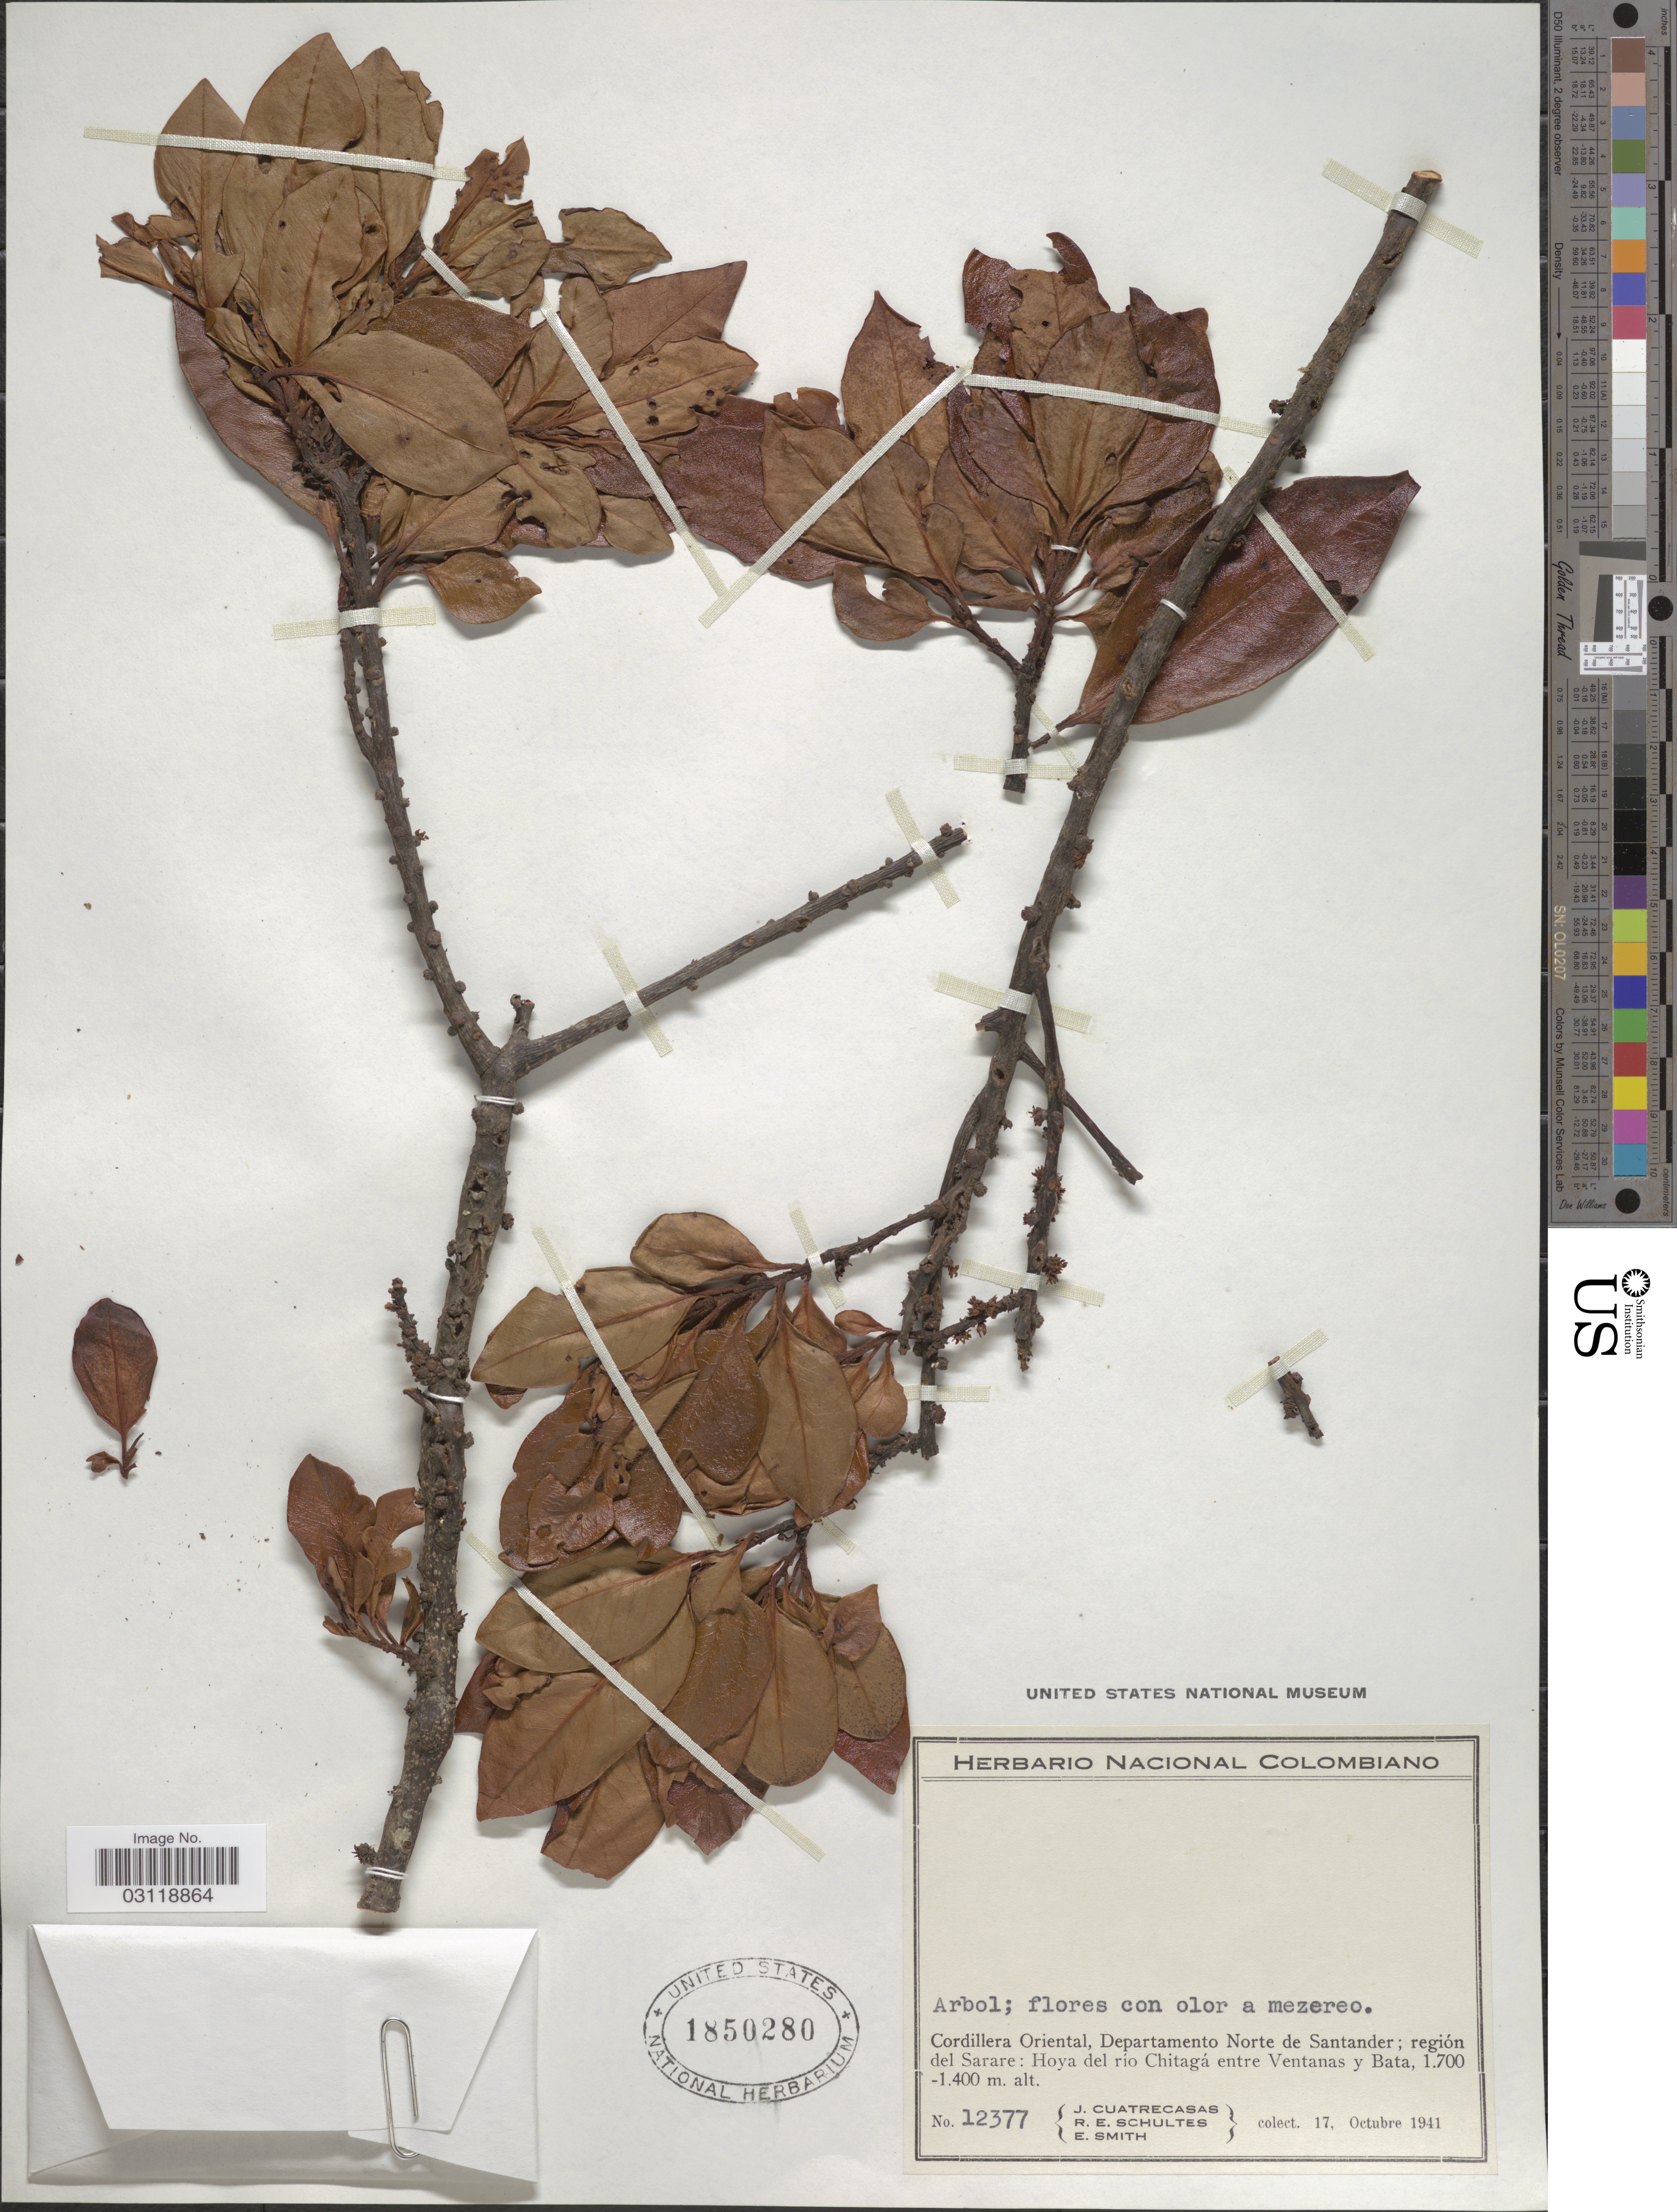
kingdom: Plantae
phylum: Tracheophyta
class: Magnoliopsida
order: Ericales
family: Primulaceae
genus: Rapanea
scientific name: Rapanea sp.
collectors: J. Cuatrecasas, R. E. Schultes & E. Smith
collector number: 12377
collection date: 1941-10-17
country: Colombia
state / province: Norte de Santander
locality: Cordillera Oriental, Departamento Norte de Santander; región del Sarare: Hoya del río Chitagá entre Ventanas y Bata.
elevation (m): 1400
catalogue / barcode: US 1850280